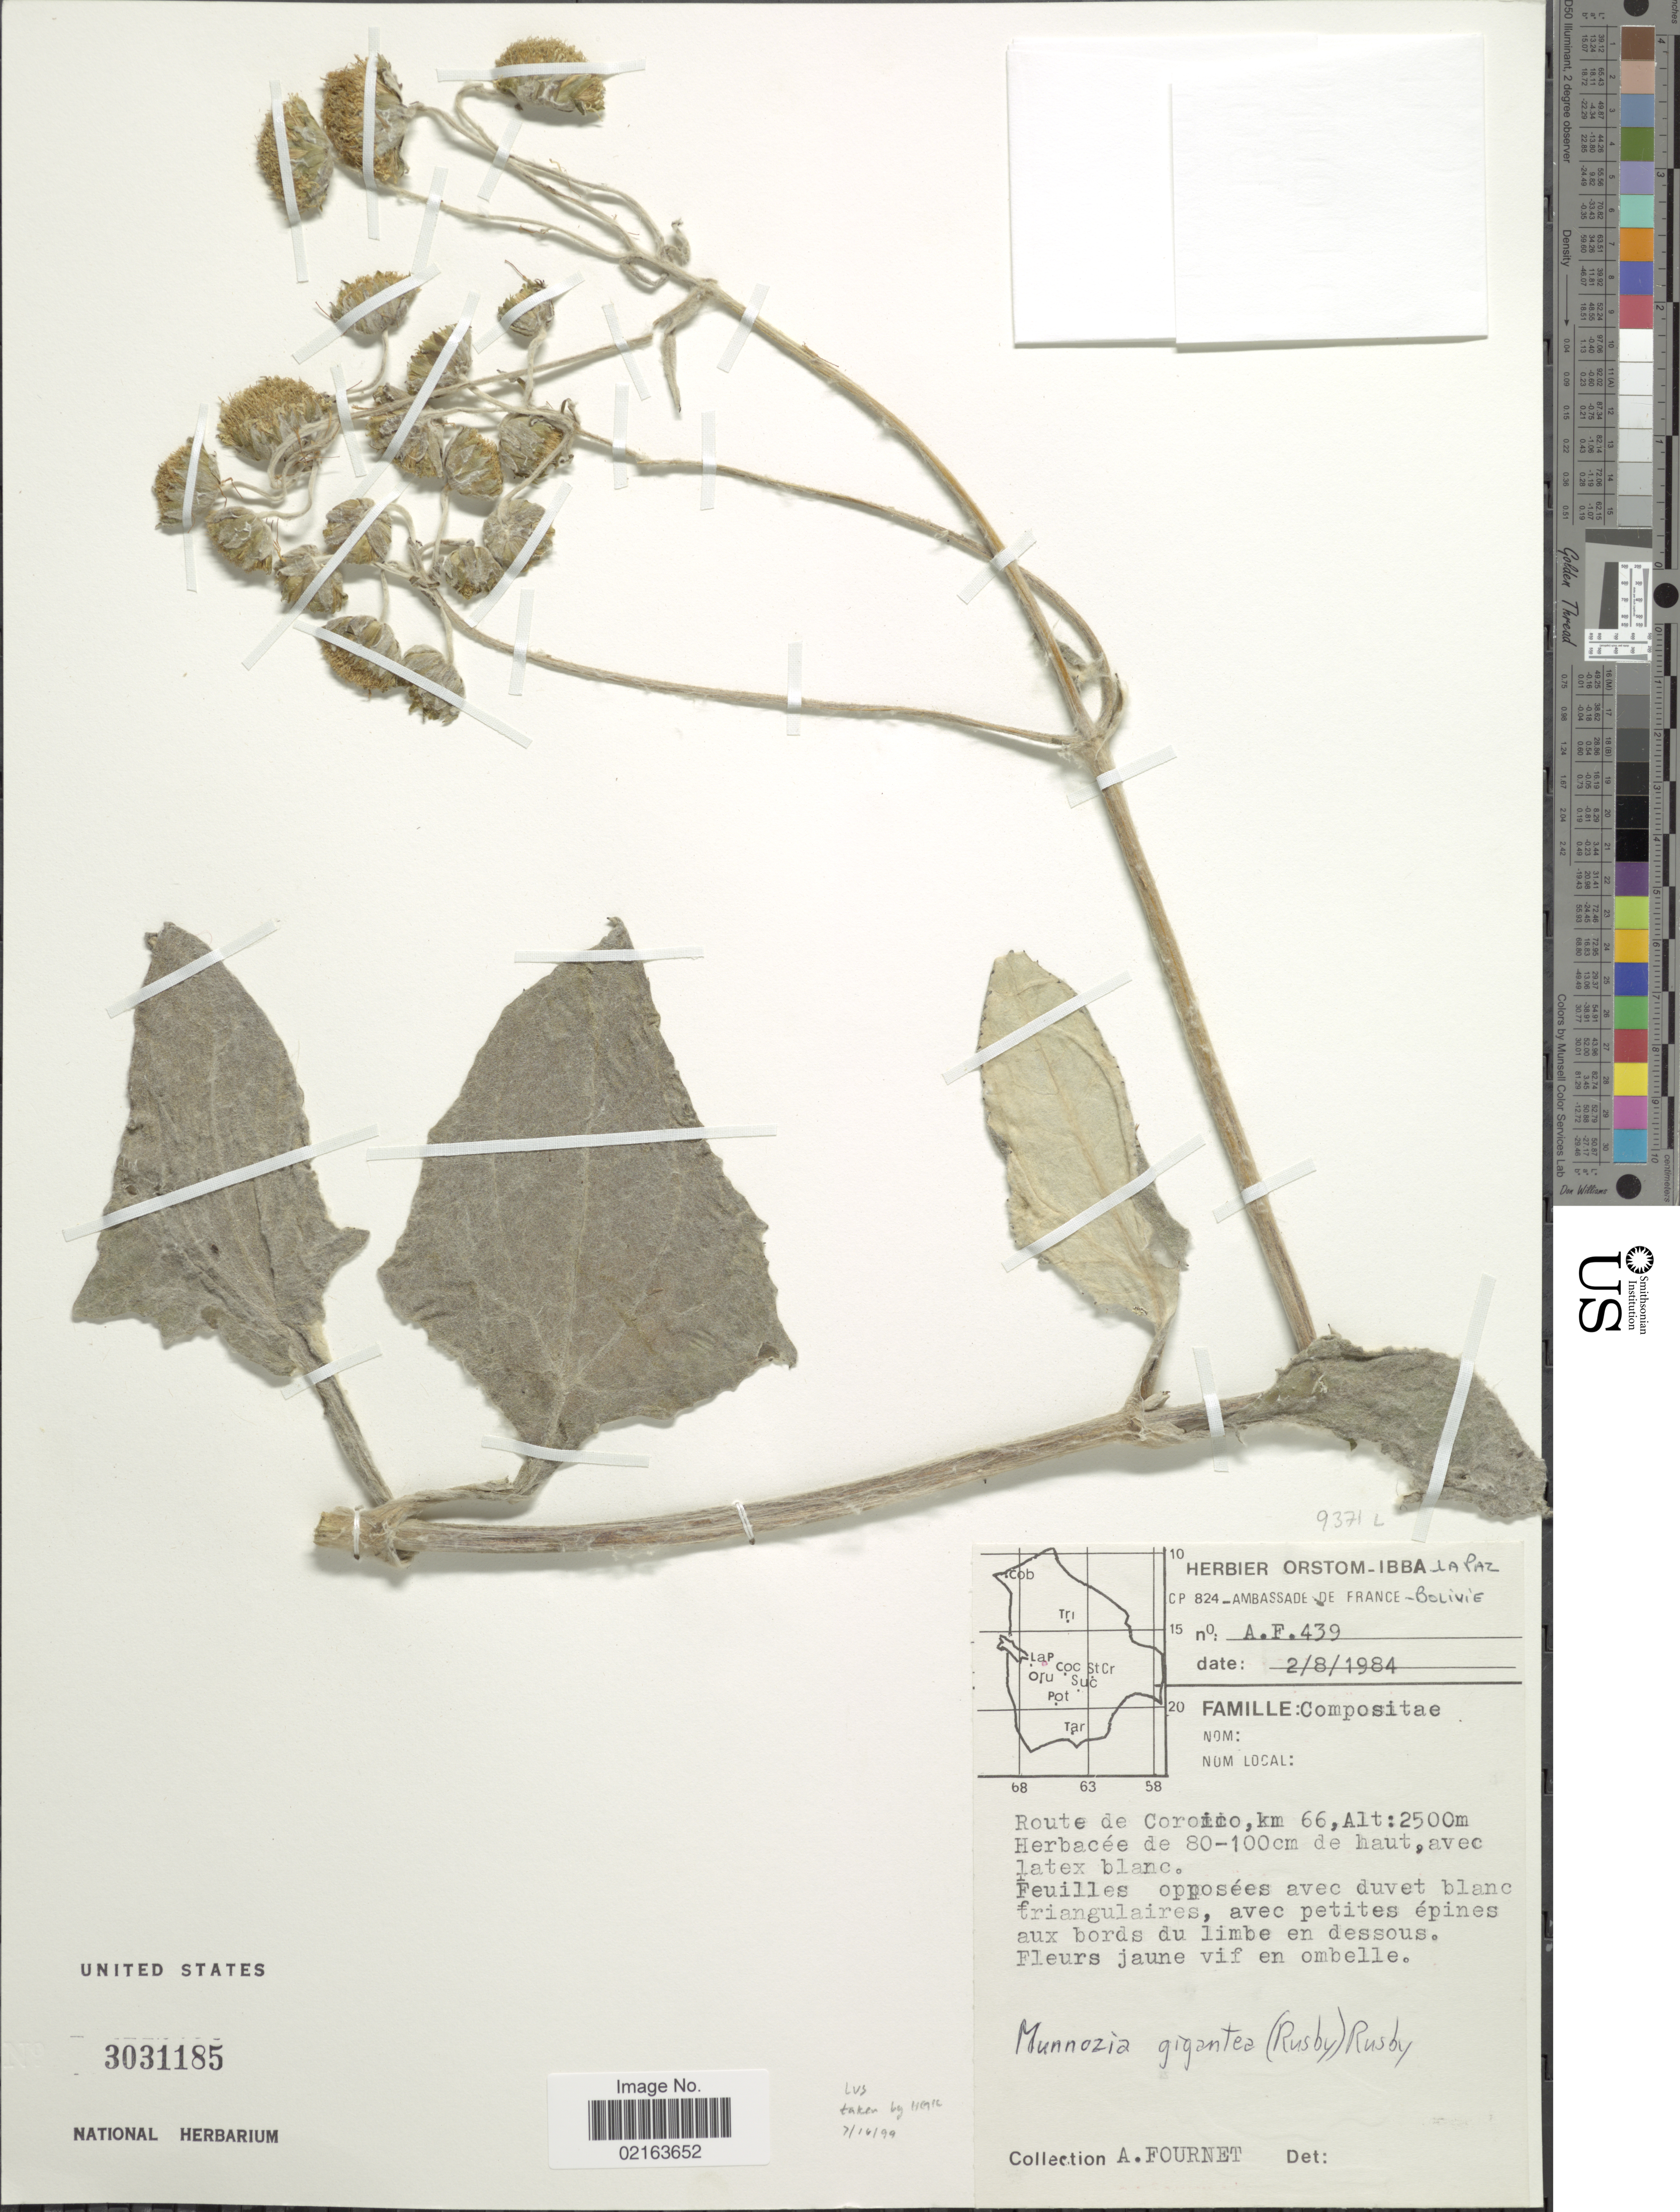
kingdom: Plantae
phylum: Tracheophyta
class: Magnoliopsida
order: Asterales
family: Asteraceae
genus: Munnozia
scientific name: Munnozia gigantea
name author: (Rusby) Rusby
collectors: A. Fournet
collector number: A.F.439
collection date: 1984-08-02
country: Bolivia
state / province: La Paz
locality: Route de Coroico, km 66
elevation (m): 2500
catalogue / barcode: US 3031185